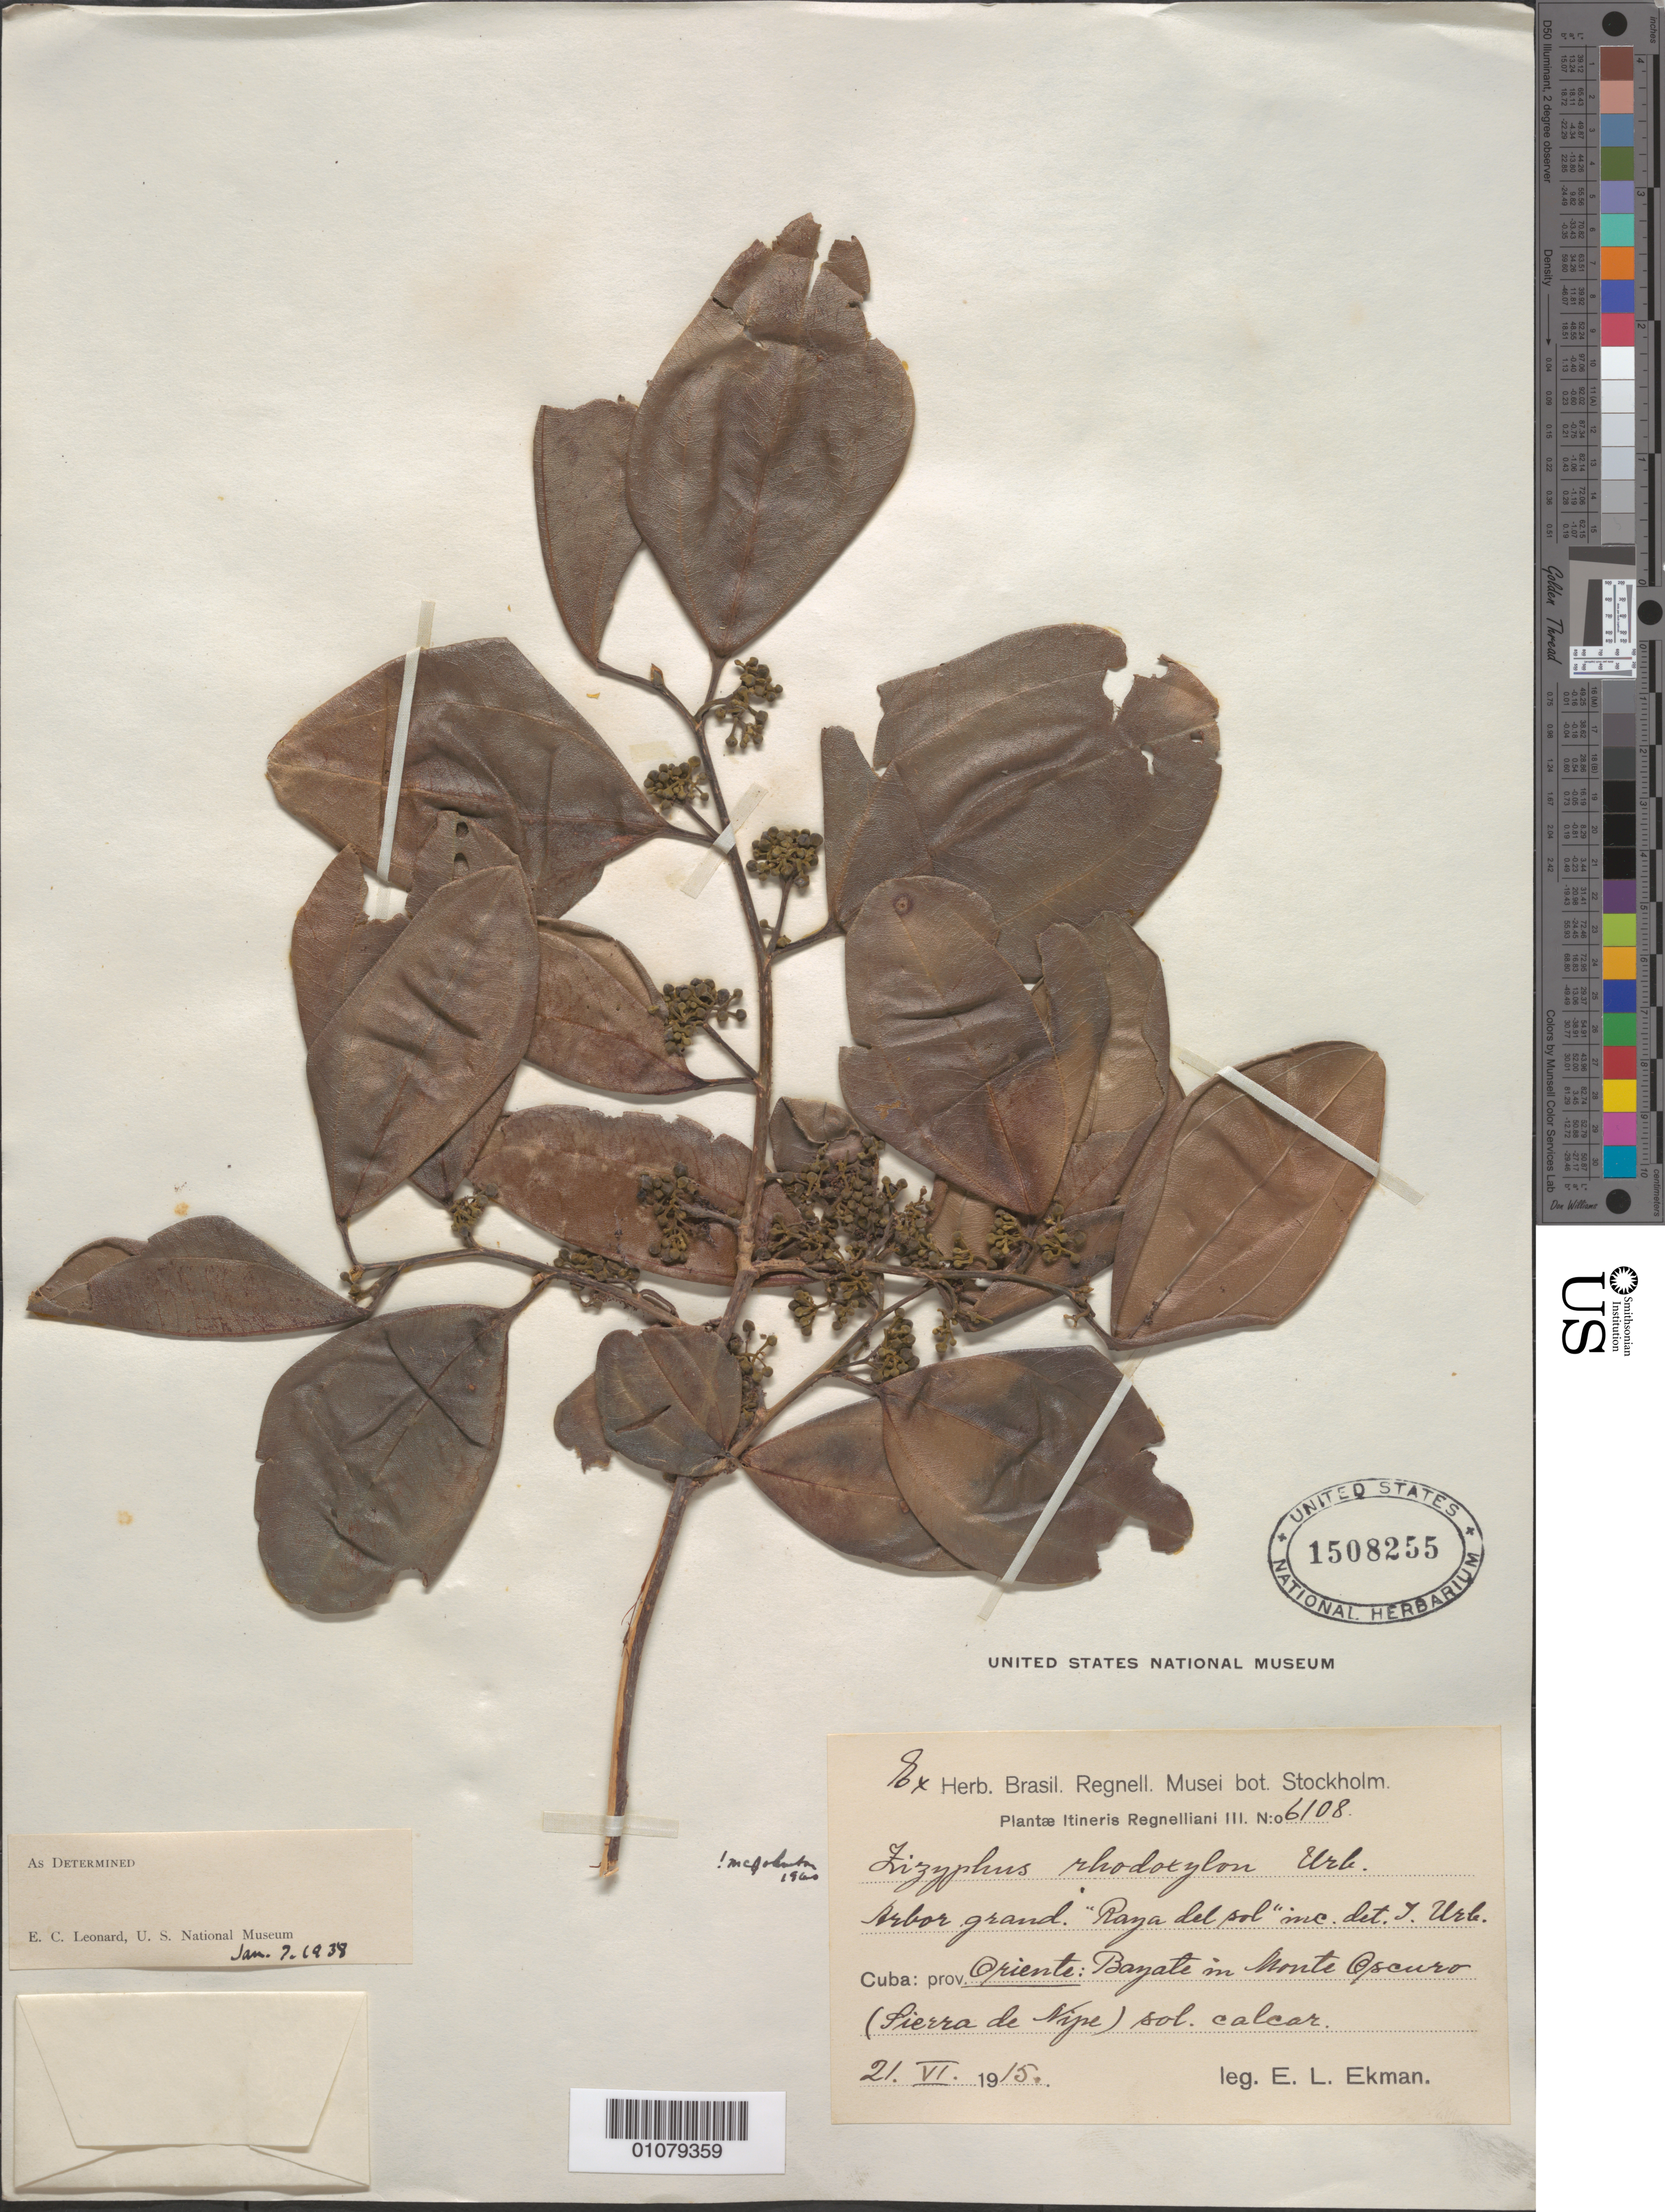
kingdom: Plantae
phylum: Tracheophyta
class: Magnoliopsida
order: Rosales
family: Rhamnaceae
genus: Sarcomphalus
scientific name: Sarcomphalus rhodoxylon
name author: (Urb.) Hauenschild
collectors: E. L. Ekman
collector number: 6108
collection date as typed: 21 Jun 1915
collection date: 1915-06-21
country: Cuba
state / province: Guantánamo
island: Cuba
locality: Oriente: Bayate in Monte Oscuro (Sierra de Nipe) sol calcar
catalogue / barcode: US 1508255